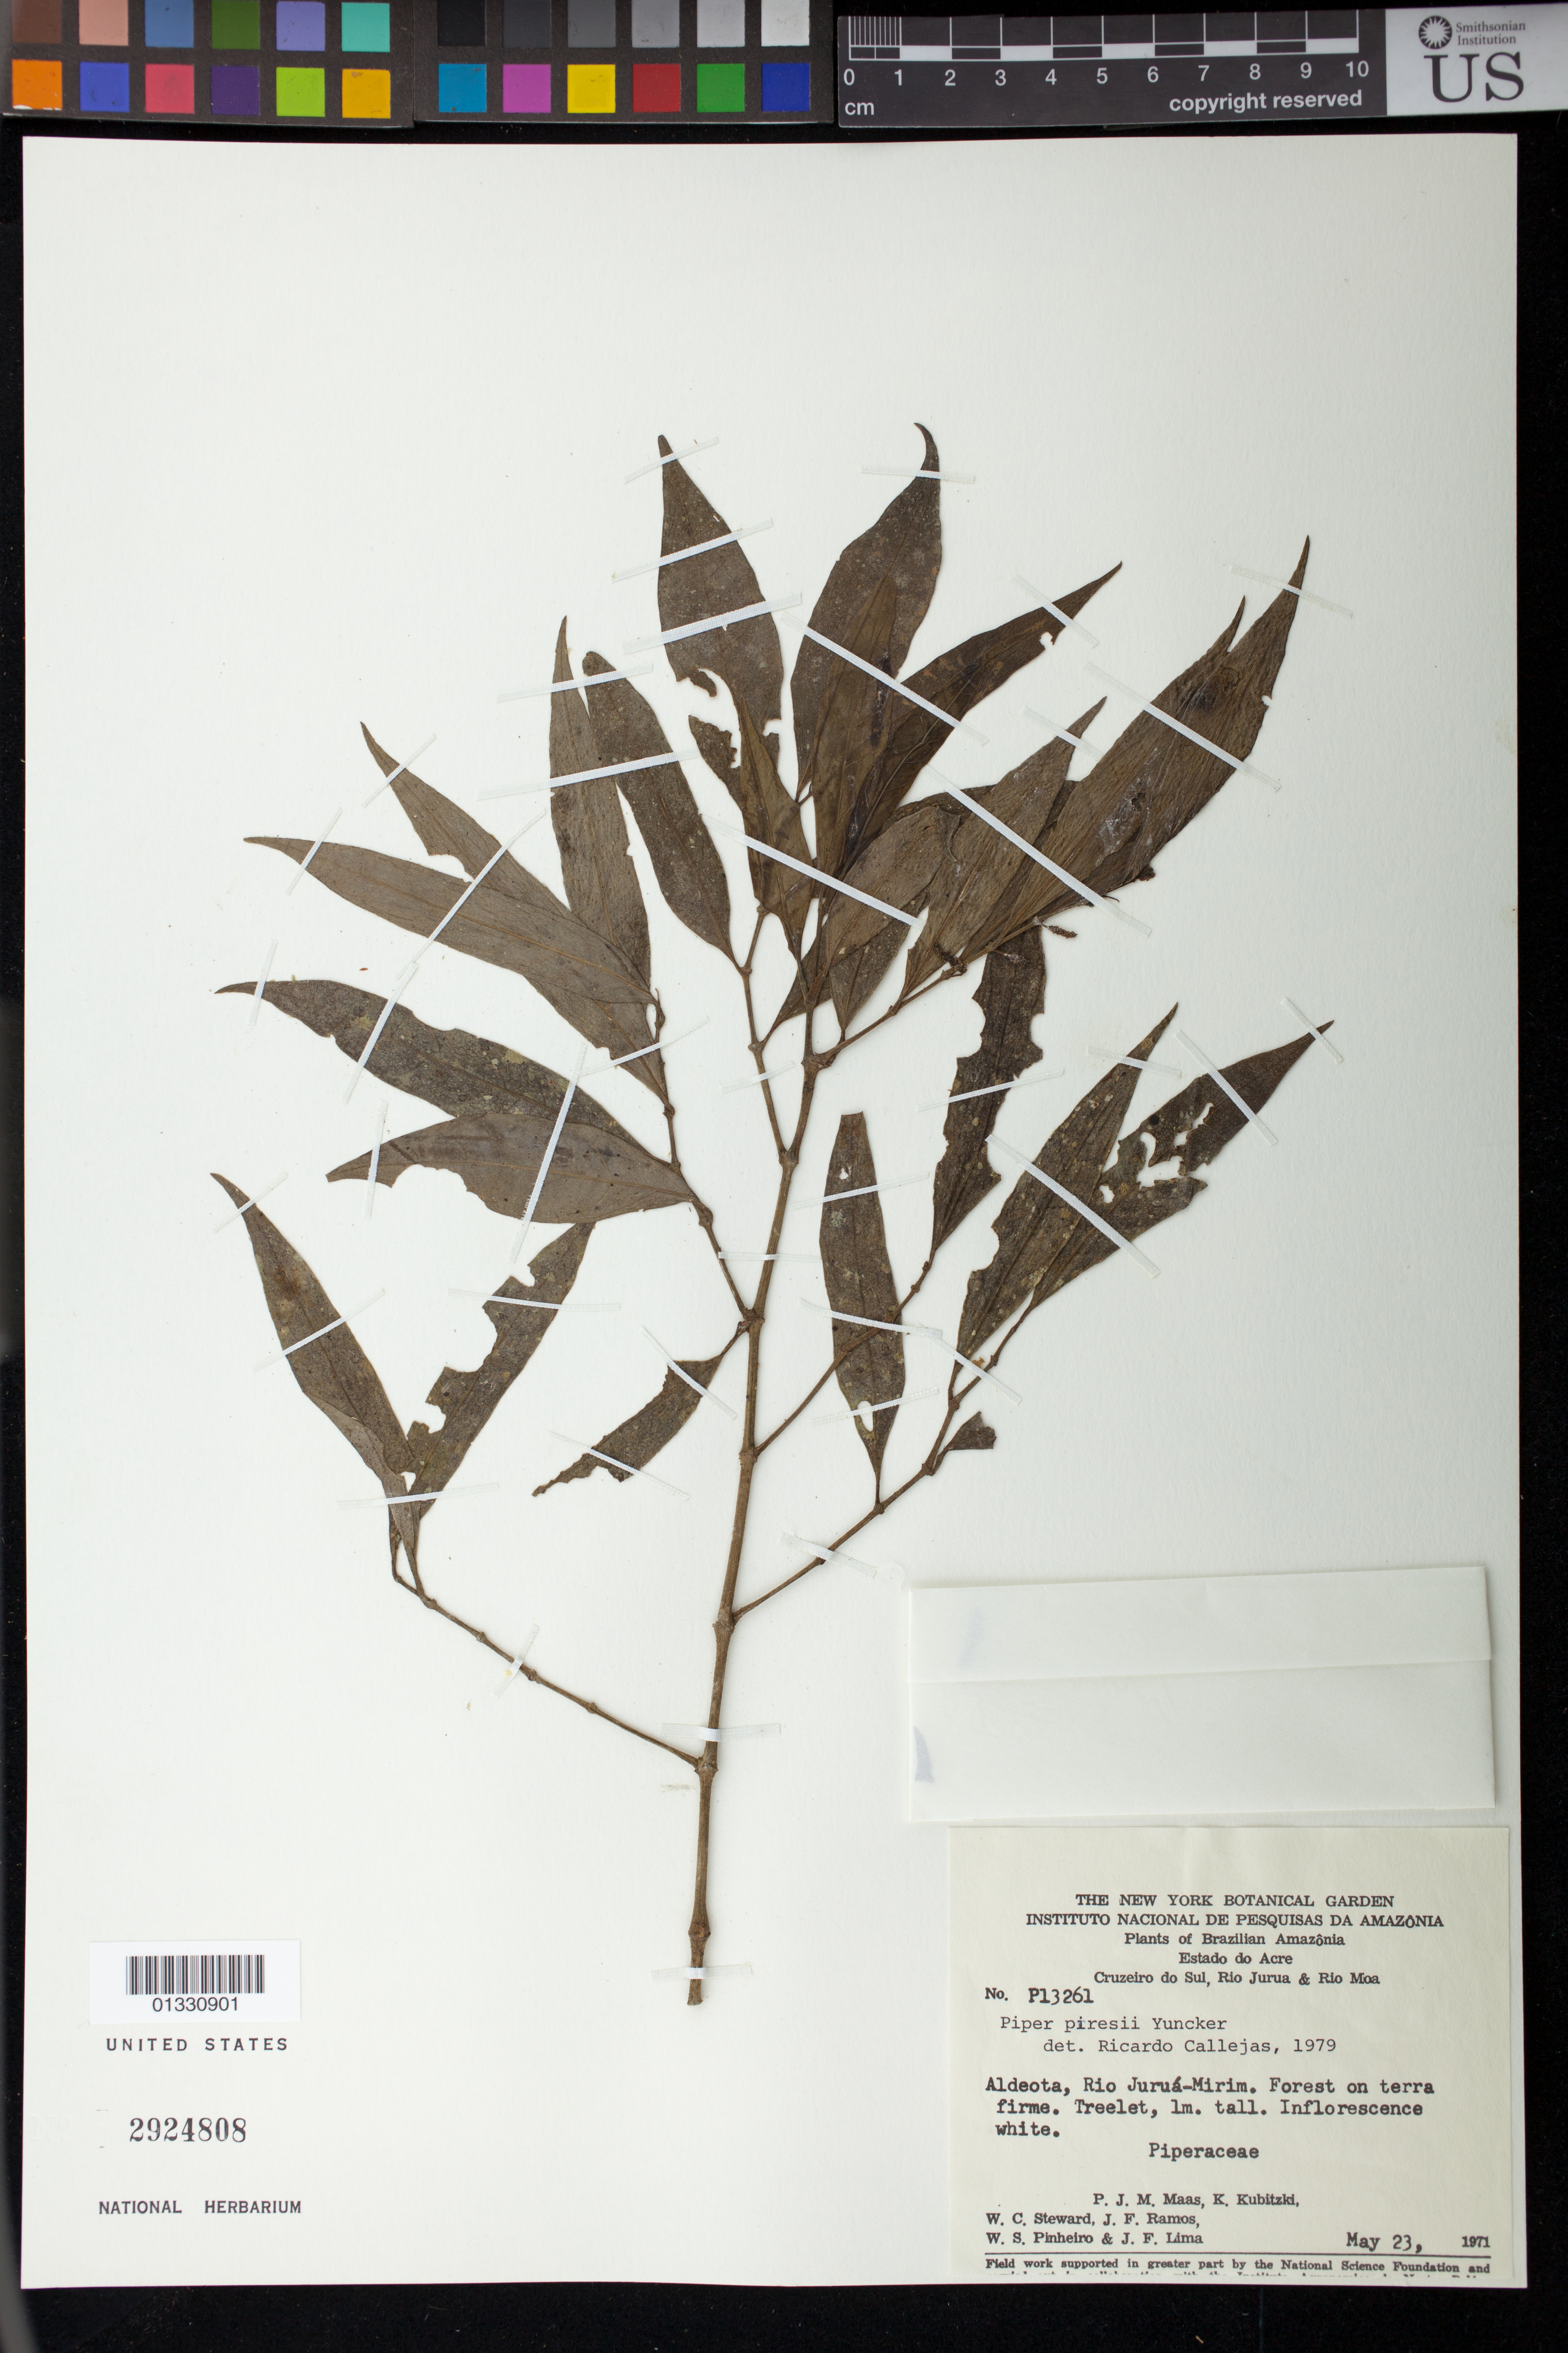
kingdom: Plantae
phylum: Tracheophyta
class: Magnoliopsida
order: Piperales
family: Piperaceae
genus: Piper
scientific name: Piper piresii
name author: Yunck.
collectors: P. Maas, K. Kubitzki, W. C. Steward, J. F. Ramos, W. S. Pinheiro & J. F. Lima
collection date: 1971-05-23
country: Brazil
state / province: Acre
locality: Aldeota, Rio Juruá-Mirim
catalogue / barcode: US 2924808